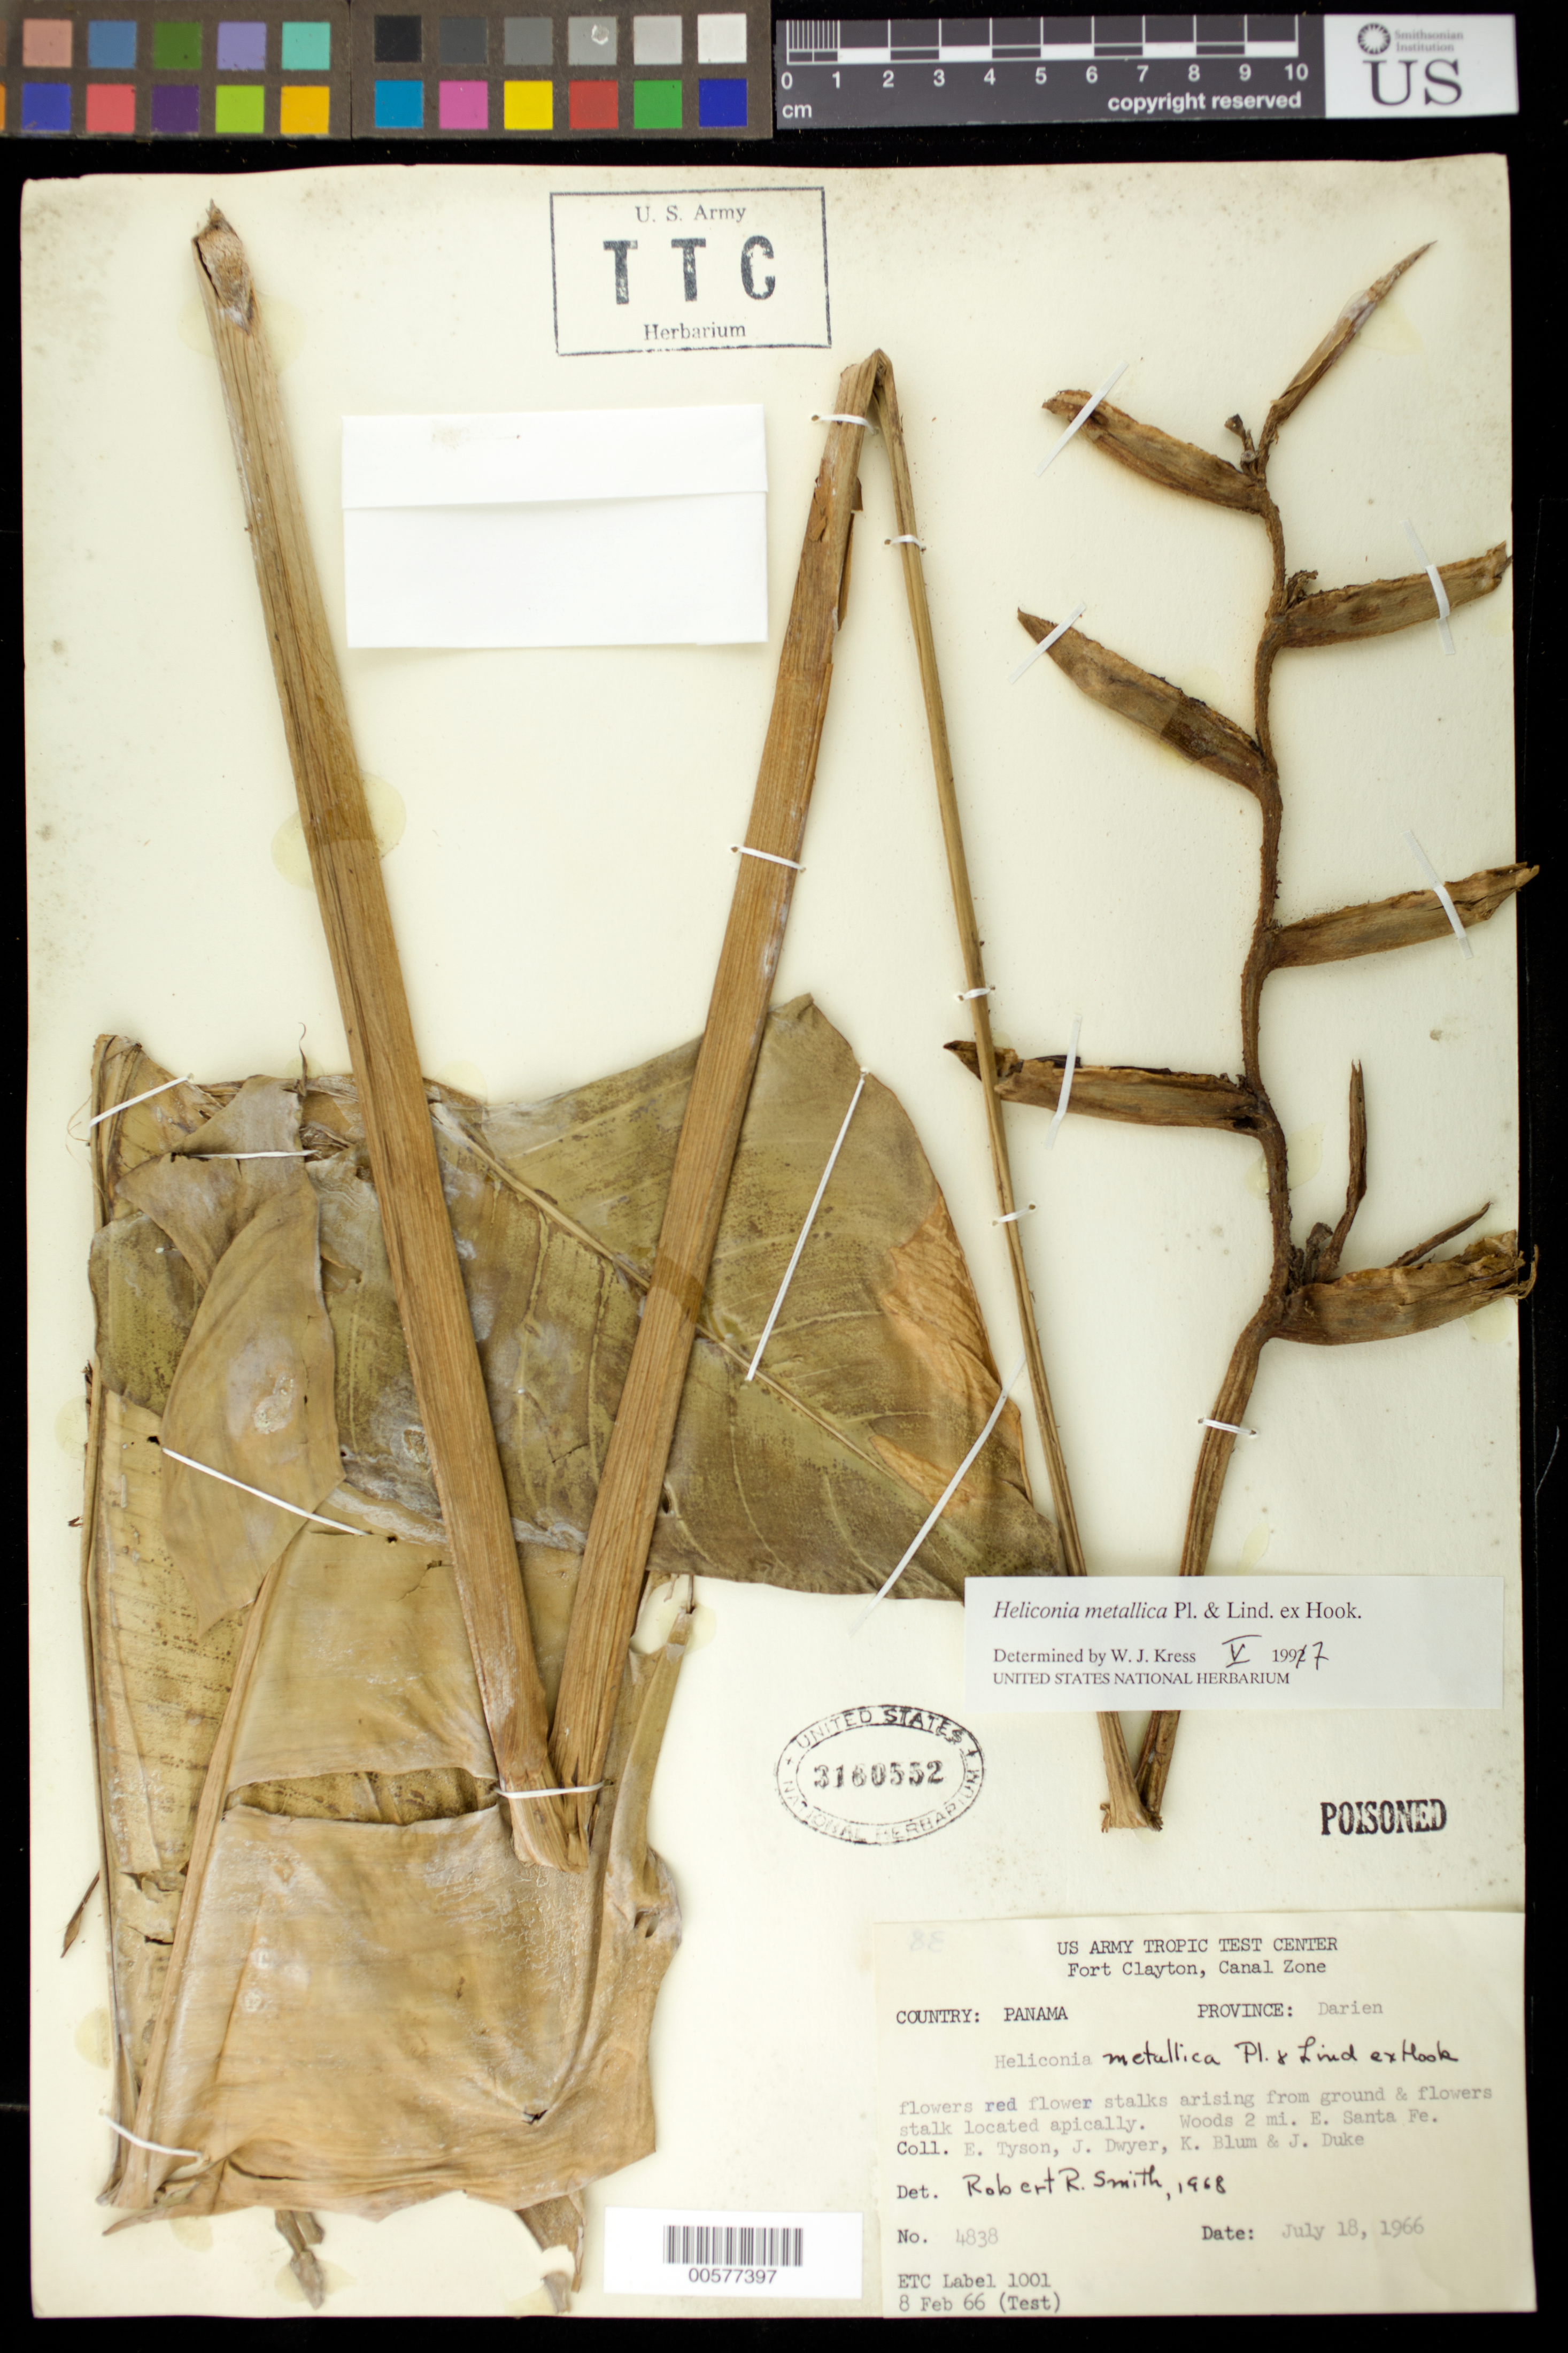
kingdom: Plantae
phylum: Tracheophyta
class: Liliopsida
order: Zingiberales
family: Heliconiaceae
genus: Heliconia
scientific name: Heliconia latispatha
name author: Benth.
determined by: Smith, R. R.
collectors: E. L. Tyson, J. D. Dwyer, K. Blum & J. Duke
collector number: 4838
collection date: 1966-07-18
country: Panama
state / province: Darién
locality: Woods 2 miles E of Santa Fe.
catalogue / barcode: US 3160552